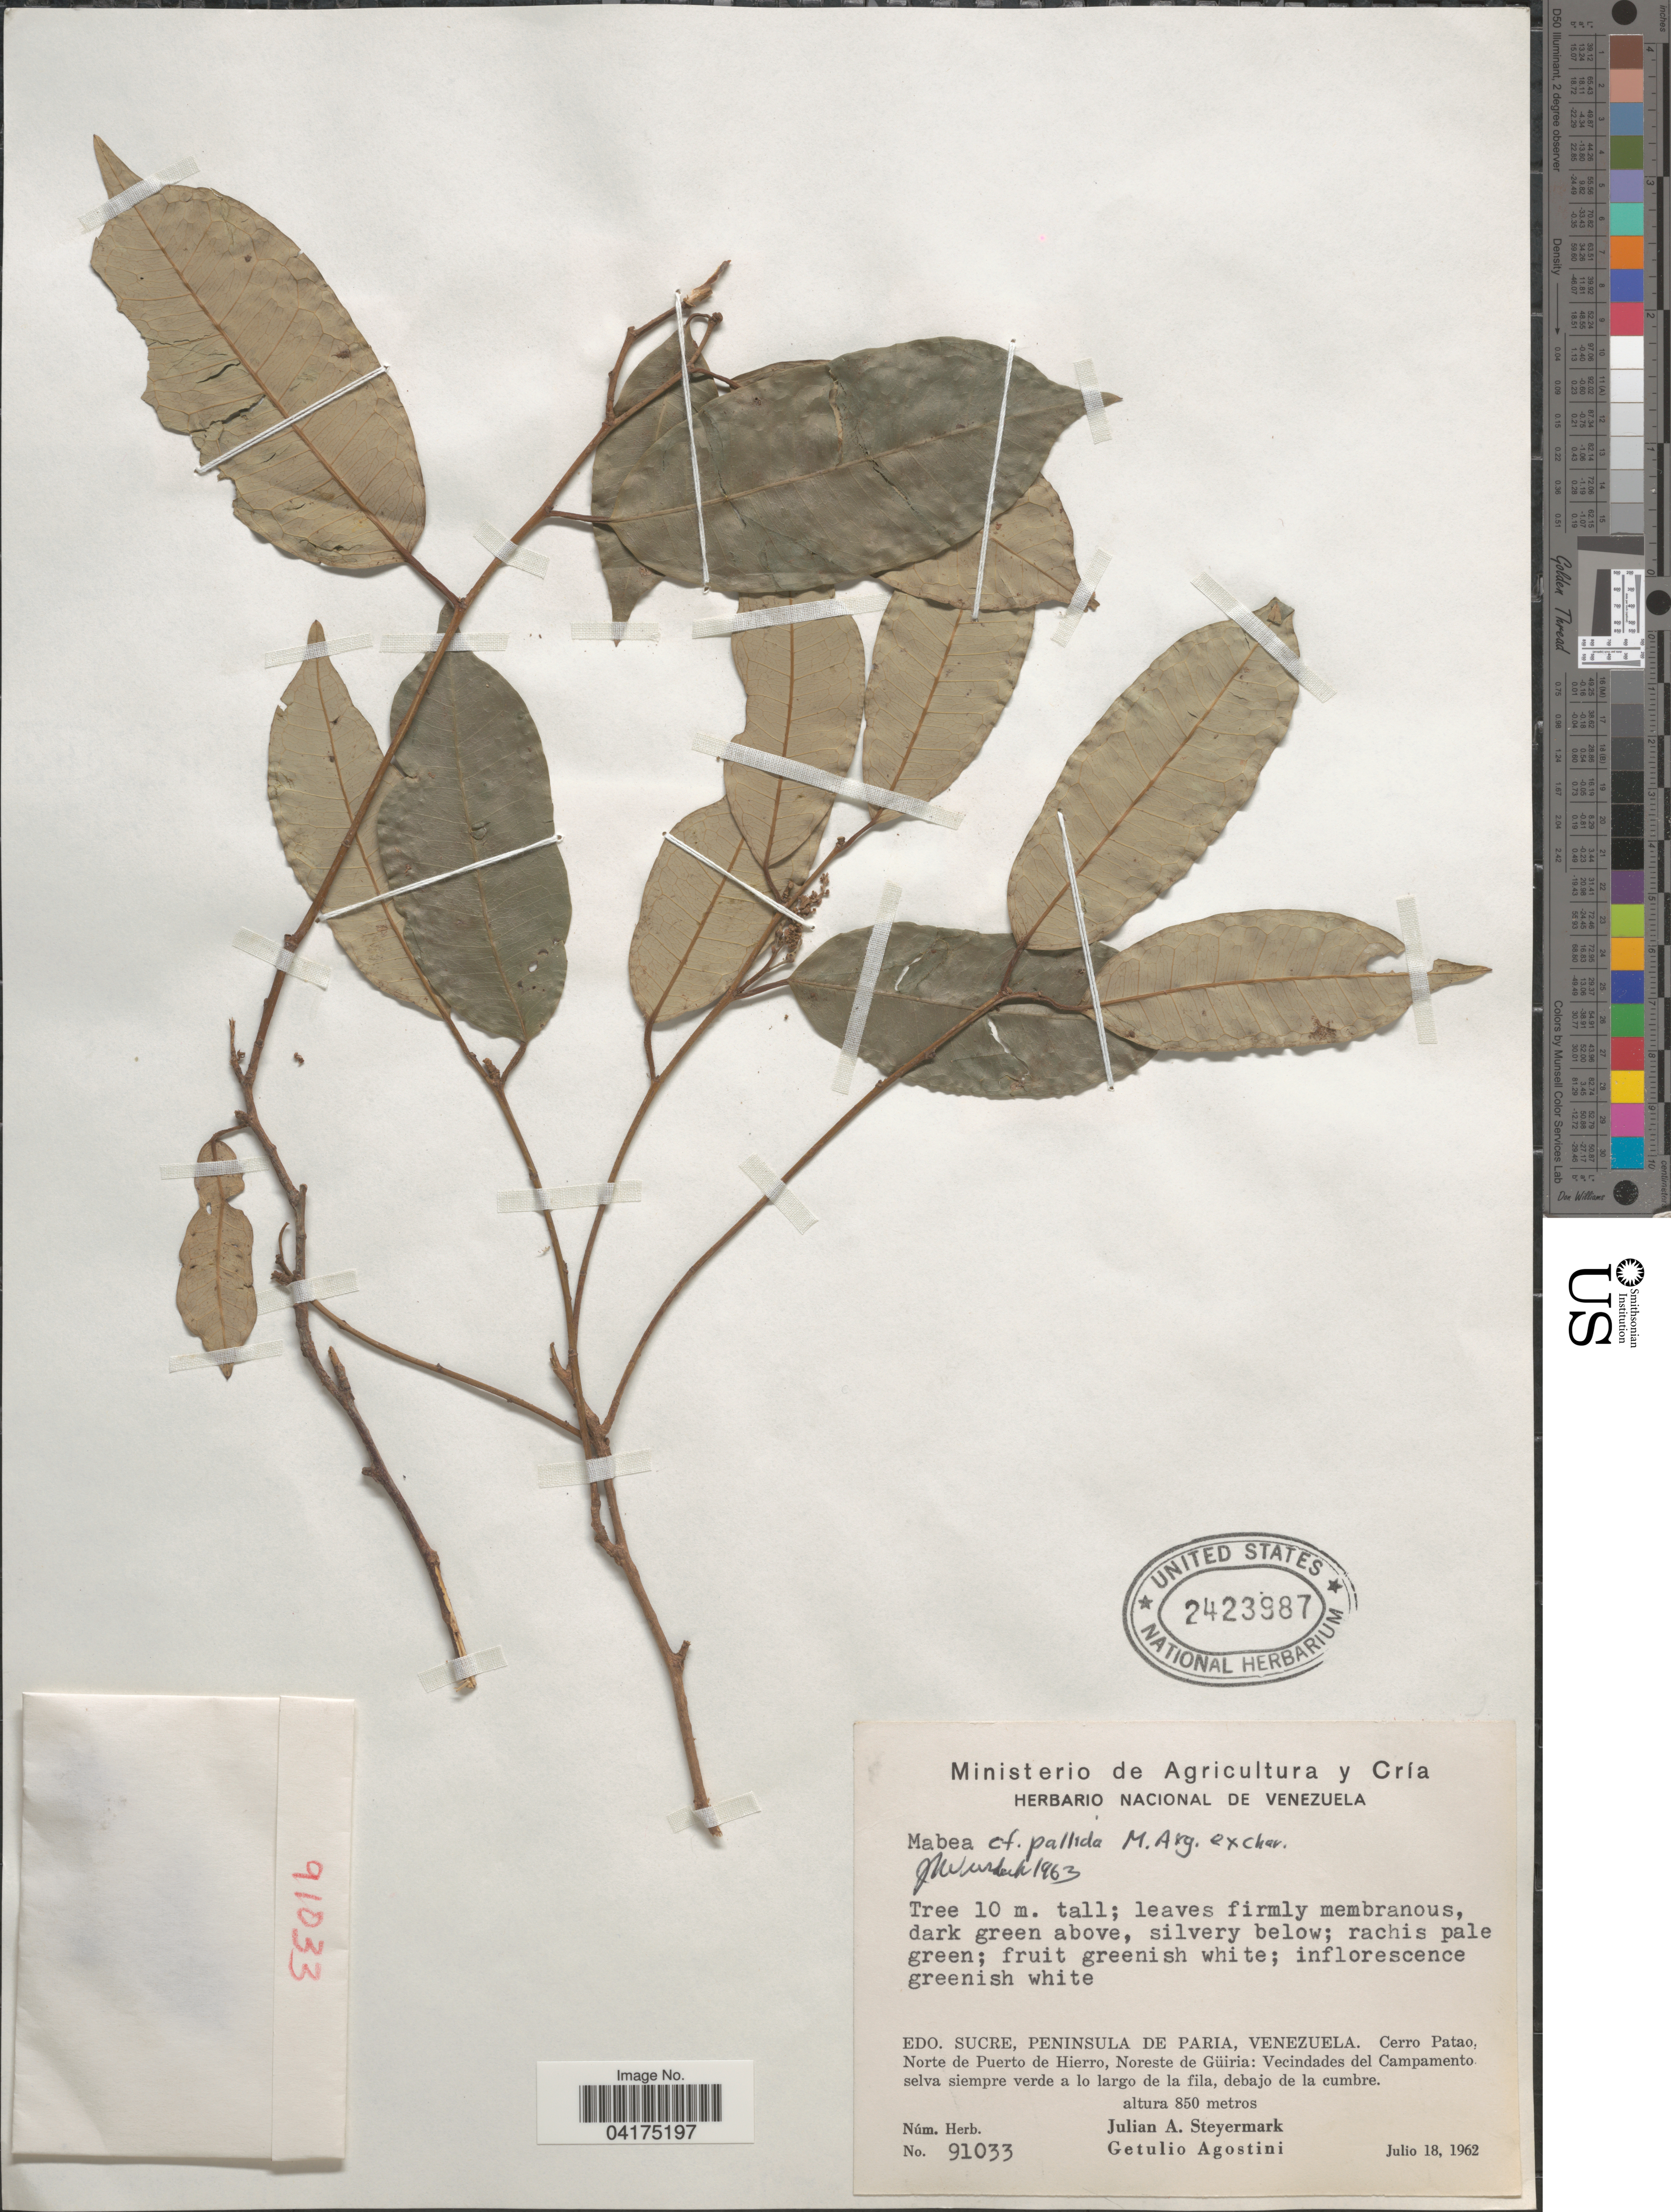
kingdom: Plantae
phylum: Tracheophyta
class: Magnoliopsida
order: Malpighiales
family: Euphorbiaceae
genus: Mabea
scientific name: Mabea pallida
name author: Müll. Arg.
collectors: J. Steyermark & G. Agostini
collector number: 91033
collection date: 1962-07-18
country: Venezuela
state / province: Sucre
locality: Peninsula de Paria. Cerro Patao. Norte de Puerto de Hierro, Noreste de Güiria: Vecindades del Campamento selva siempre verde a lo largo de la fila, debajo de la cumbre.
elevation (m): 850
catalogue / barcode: US 2423987